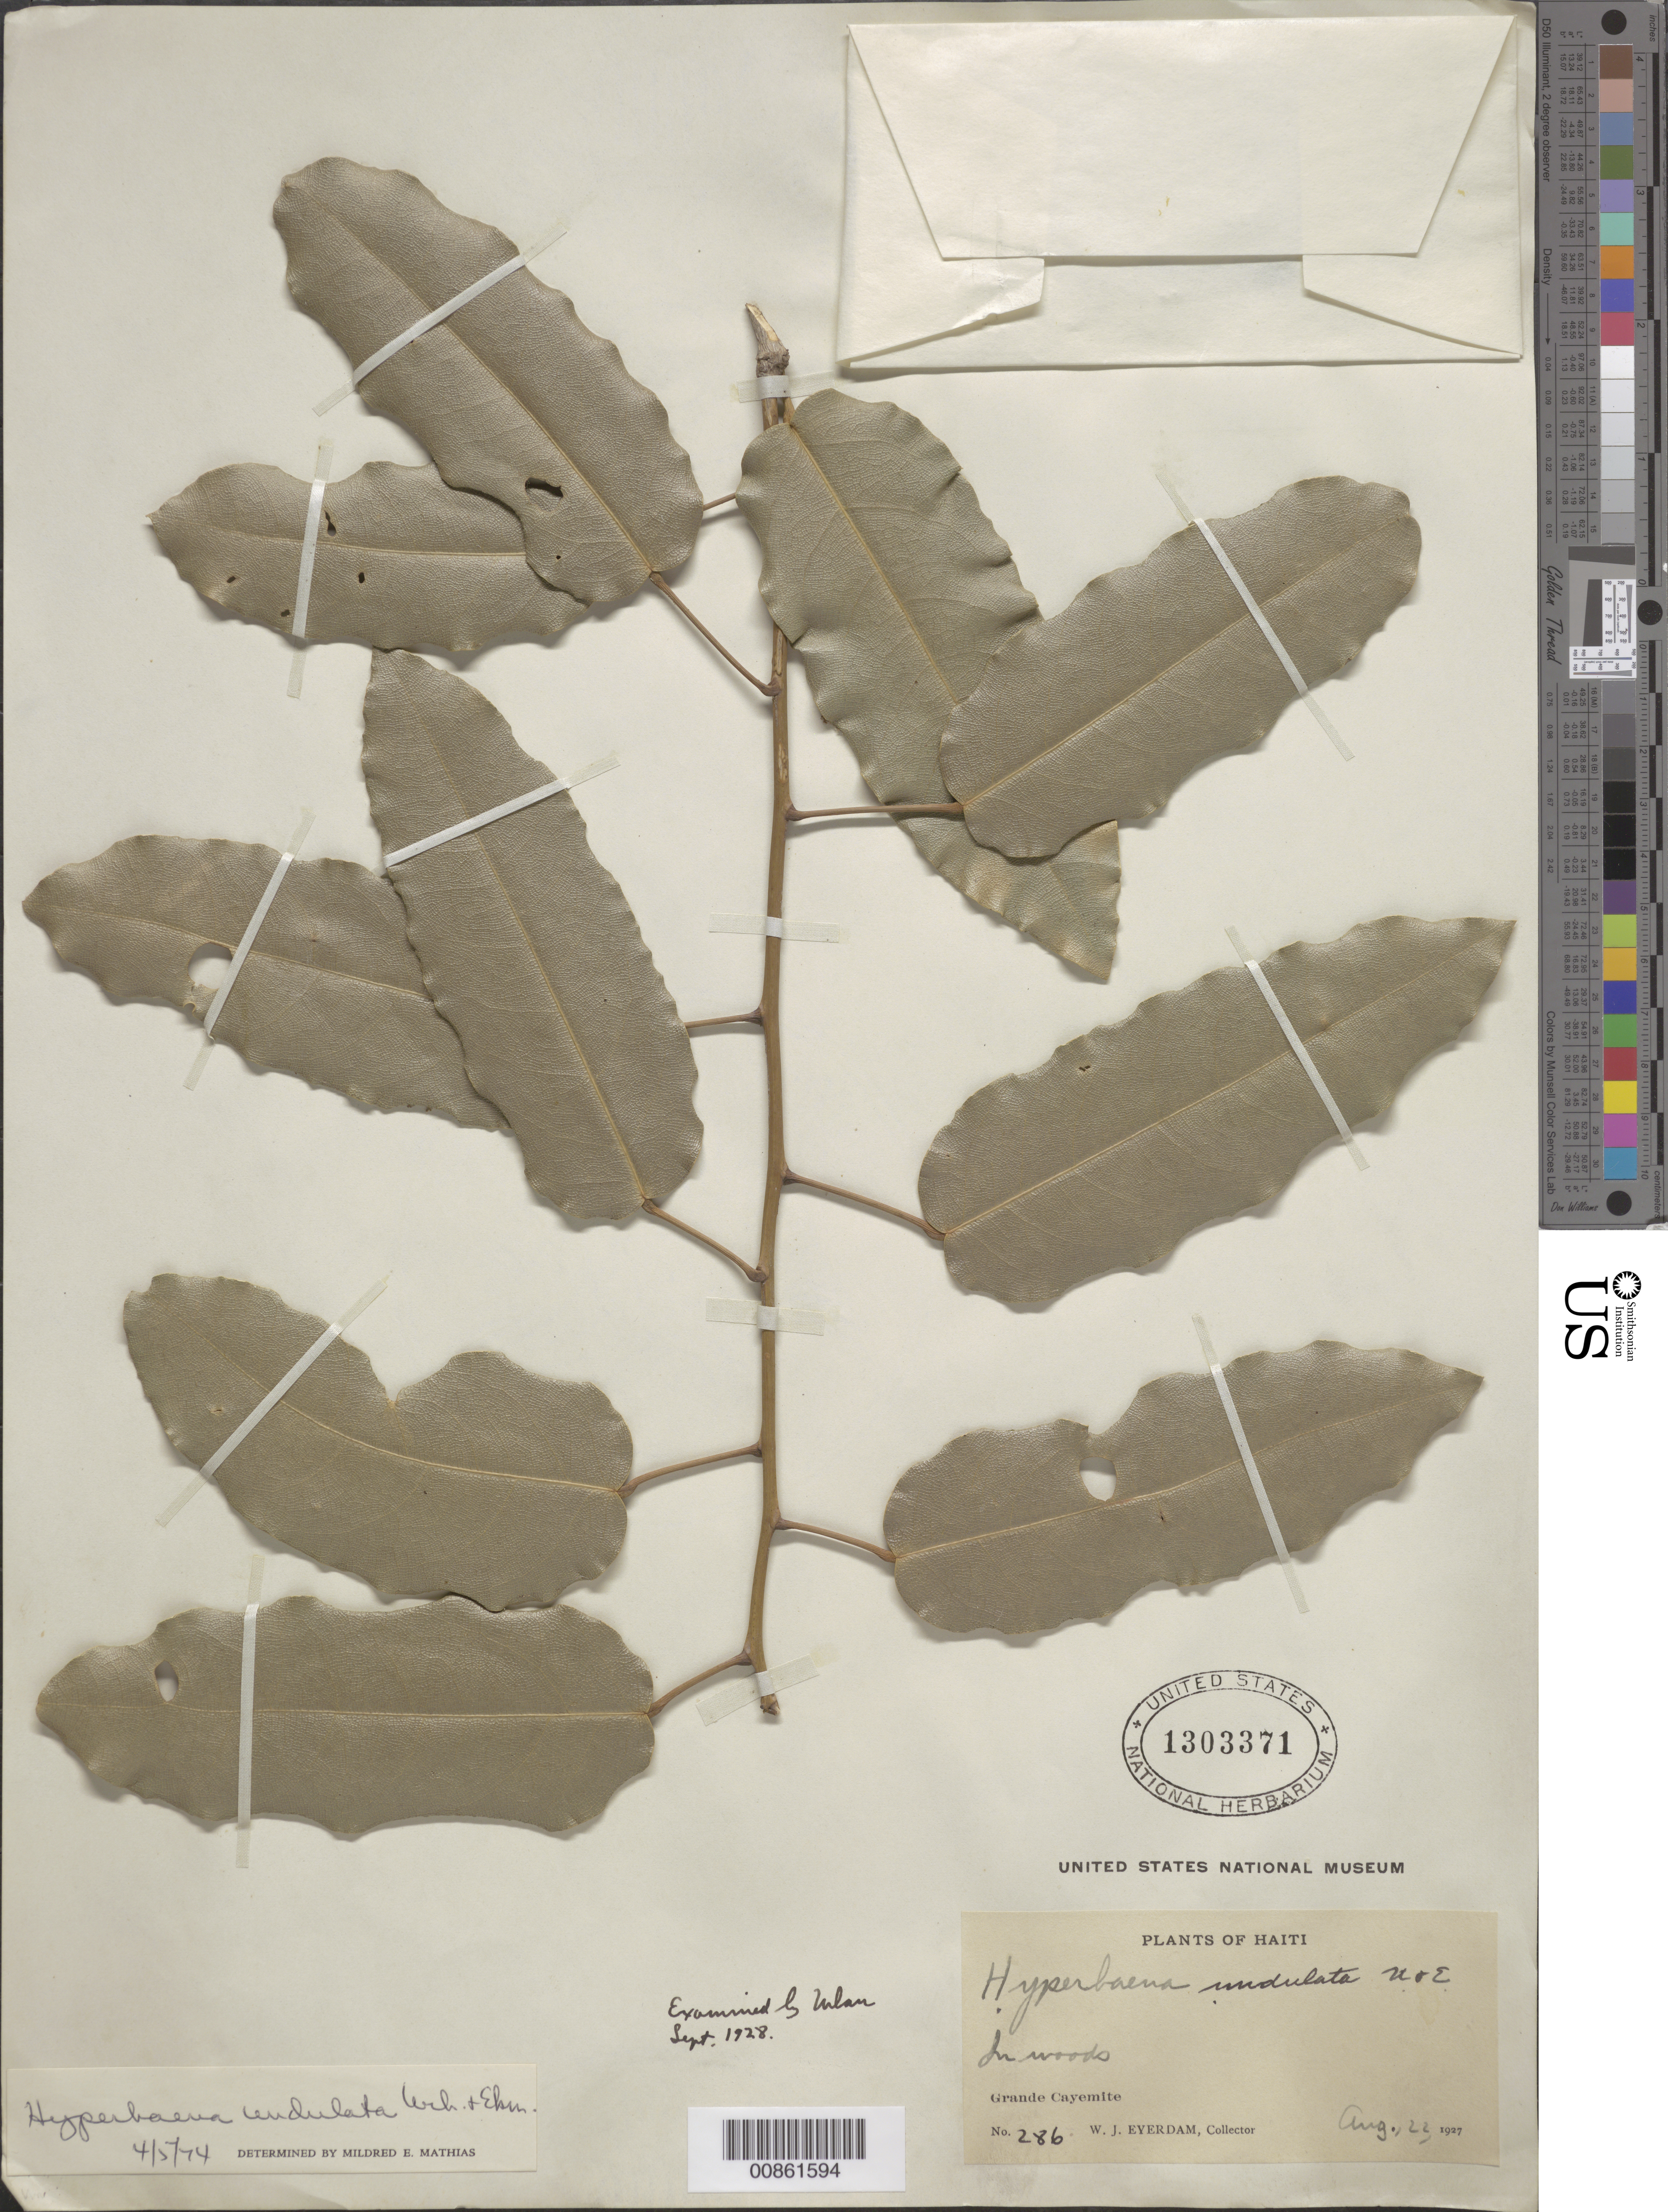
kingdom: Plantae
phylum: Tracheophyta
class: Magnoliopsida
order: Ranunculales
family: Menispermaceae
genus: Hyperbaena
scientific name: Hyperbaena undulata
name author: Urb. & Ekman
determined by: Mathias, M. E.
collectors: W. J. Eyerdam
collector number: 286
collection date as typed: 22 Aug 1927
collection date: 1927-08-22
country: Haiti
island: Grande Cayemite I.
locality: Grande Cayemite.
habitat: In woods.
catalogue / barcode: US 1303371